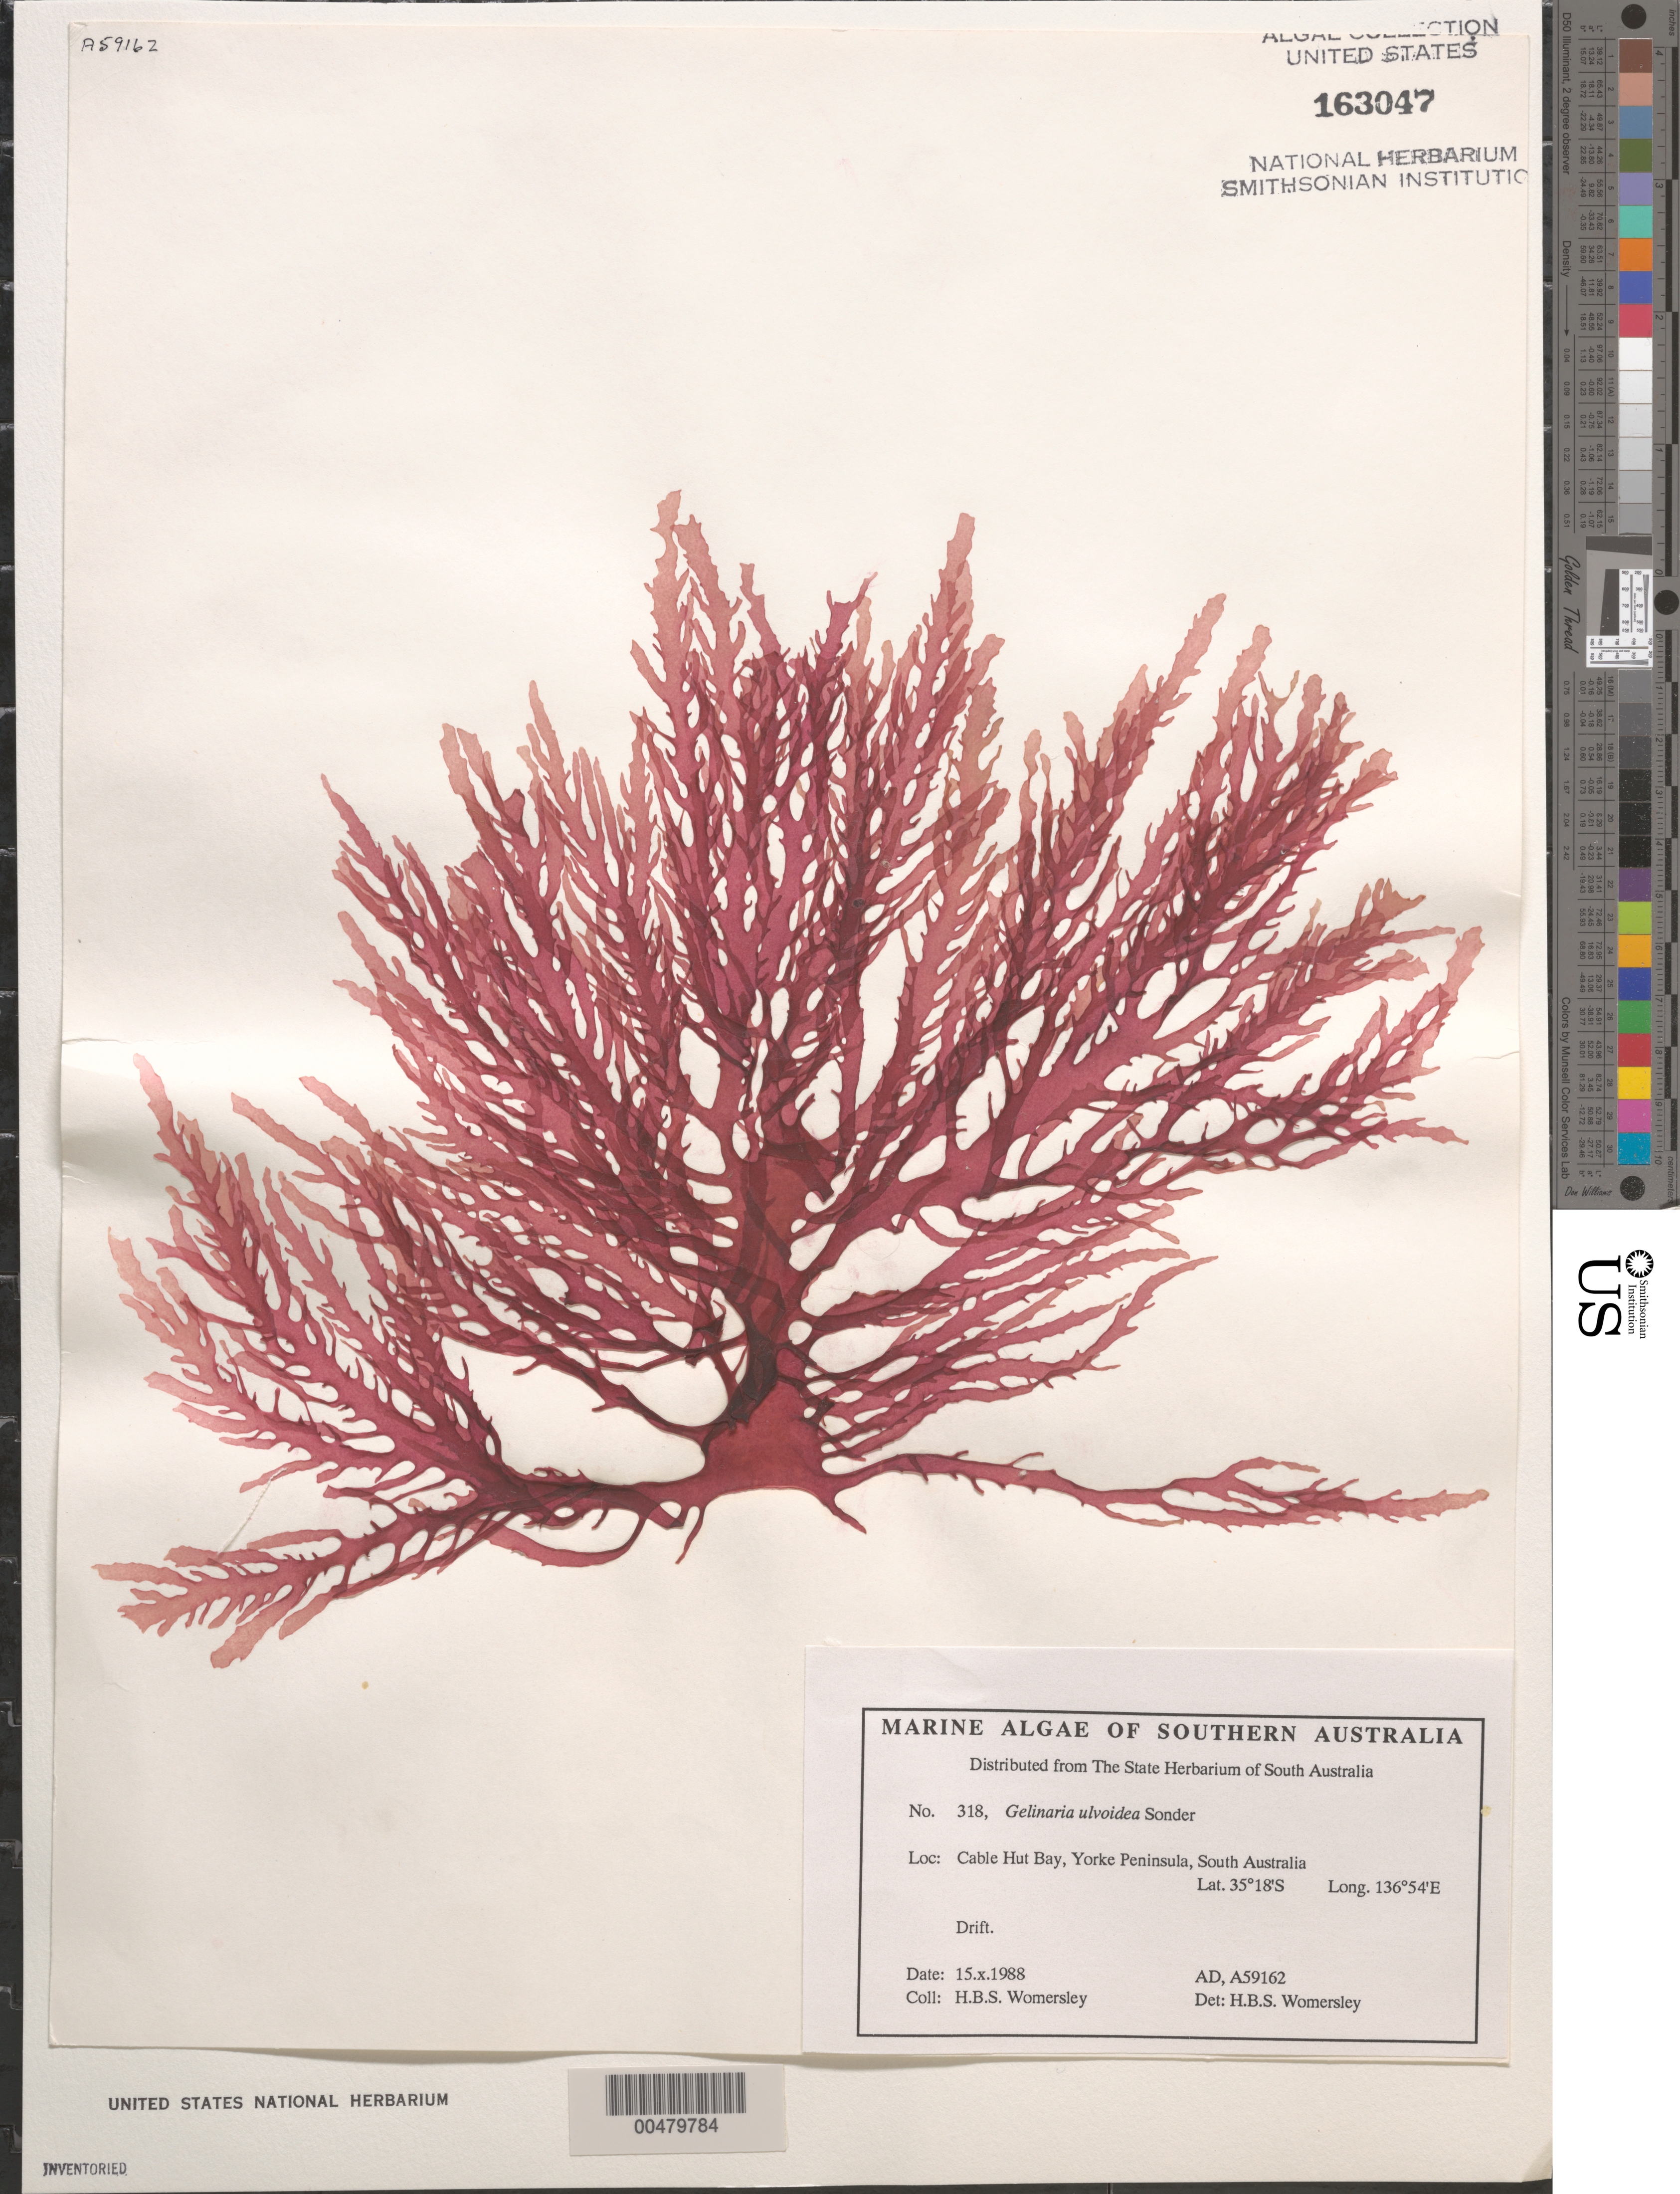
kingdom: Plantae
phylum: Rhodophyta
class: Florideophyceae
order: Gigartinales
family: Kallymeniaceae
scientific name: Gelinaria ulvoidea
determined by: Womersley, H. B. S.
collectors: H. B. S. Womersley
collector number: Ad A59162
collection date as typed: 15 Oct 1988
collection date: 1988-10-15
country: Australia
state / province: South Australia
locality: Cable hut bay, yorke peninsula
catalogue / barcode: US 163047